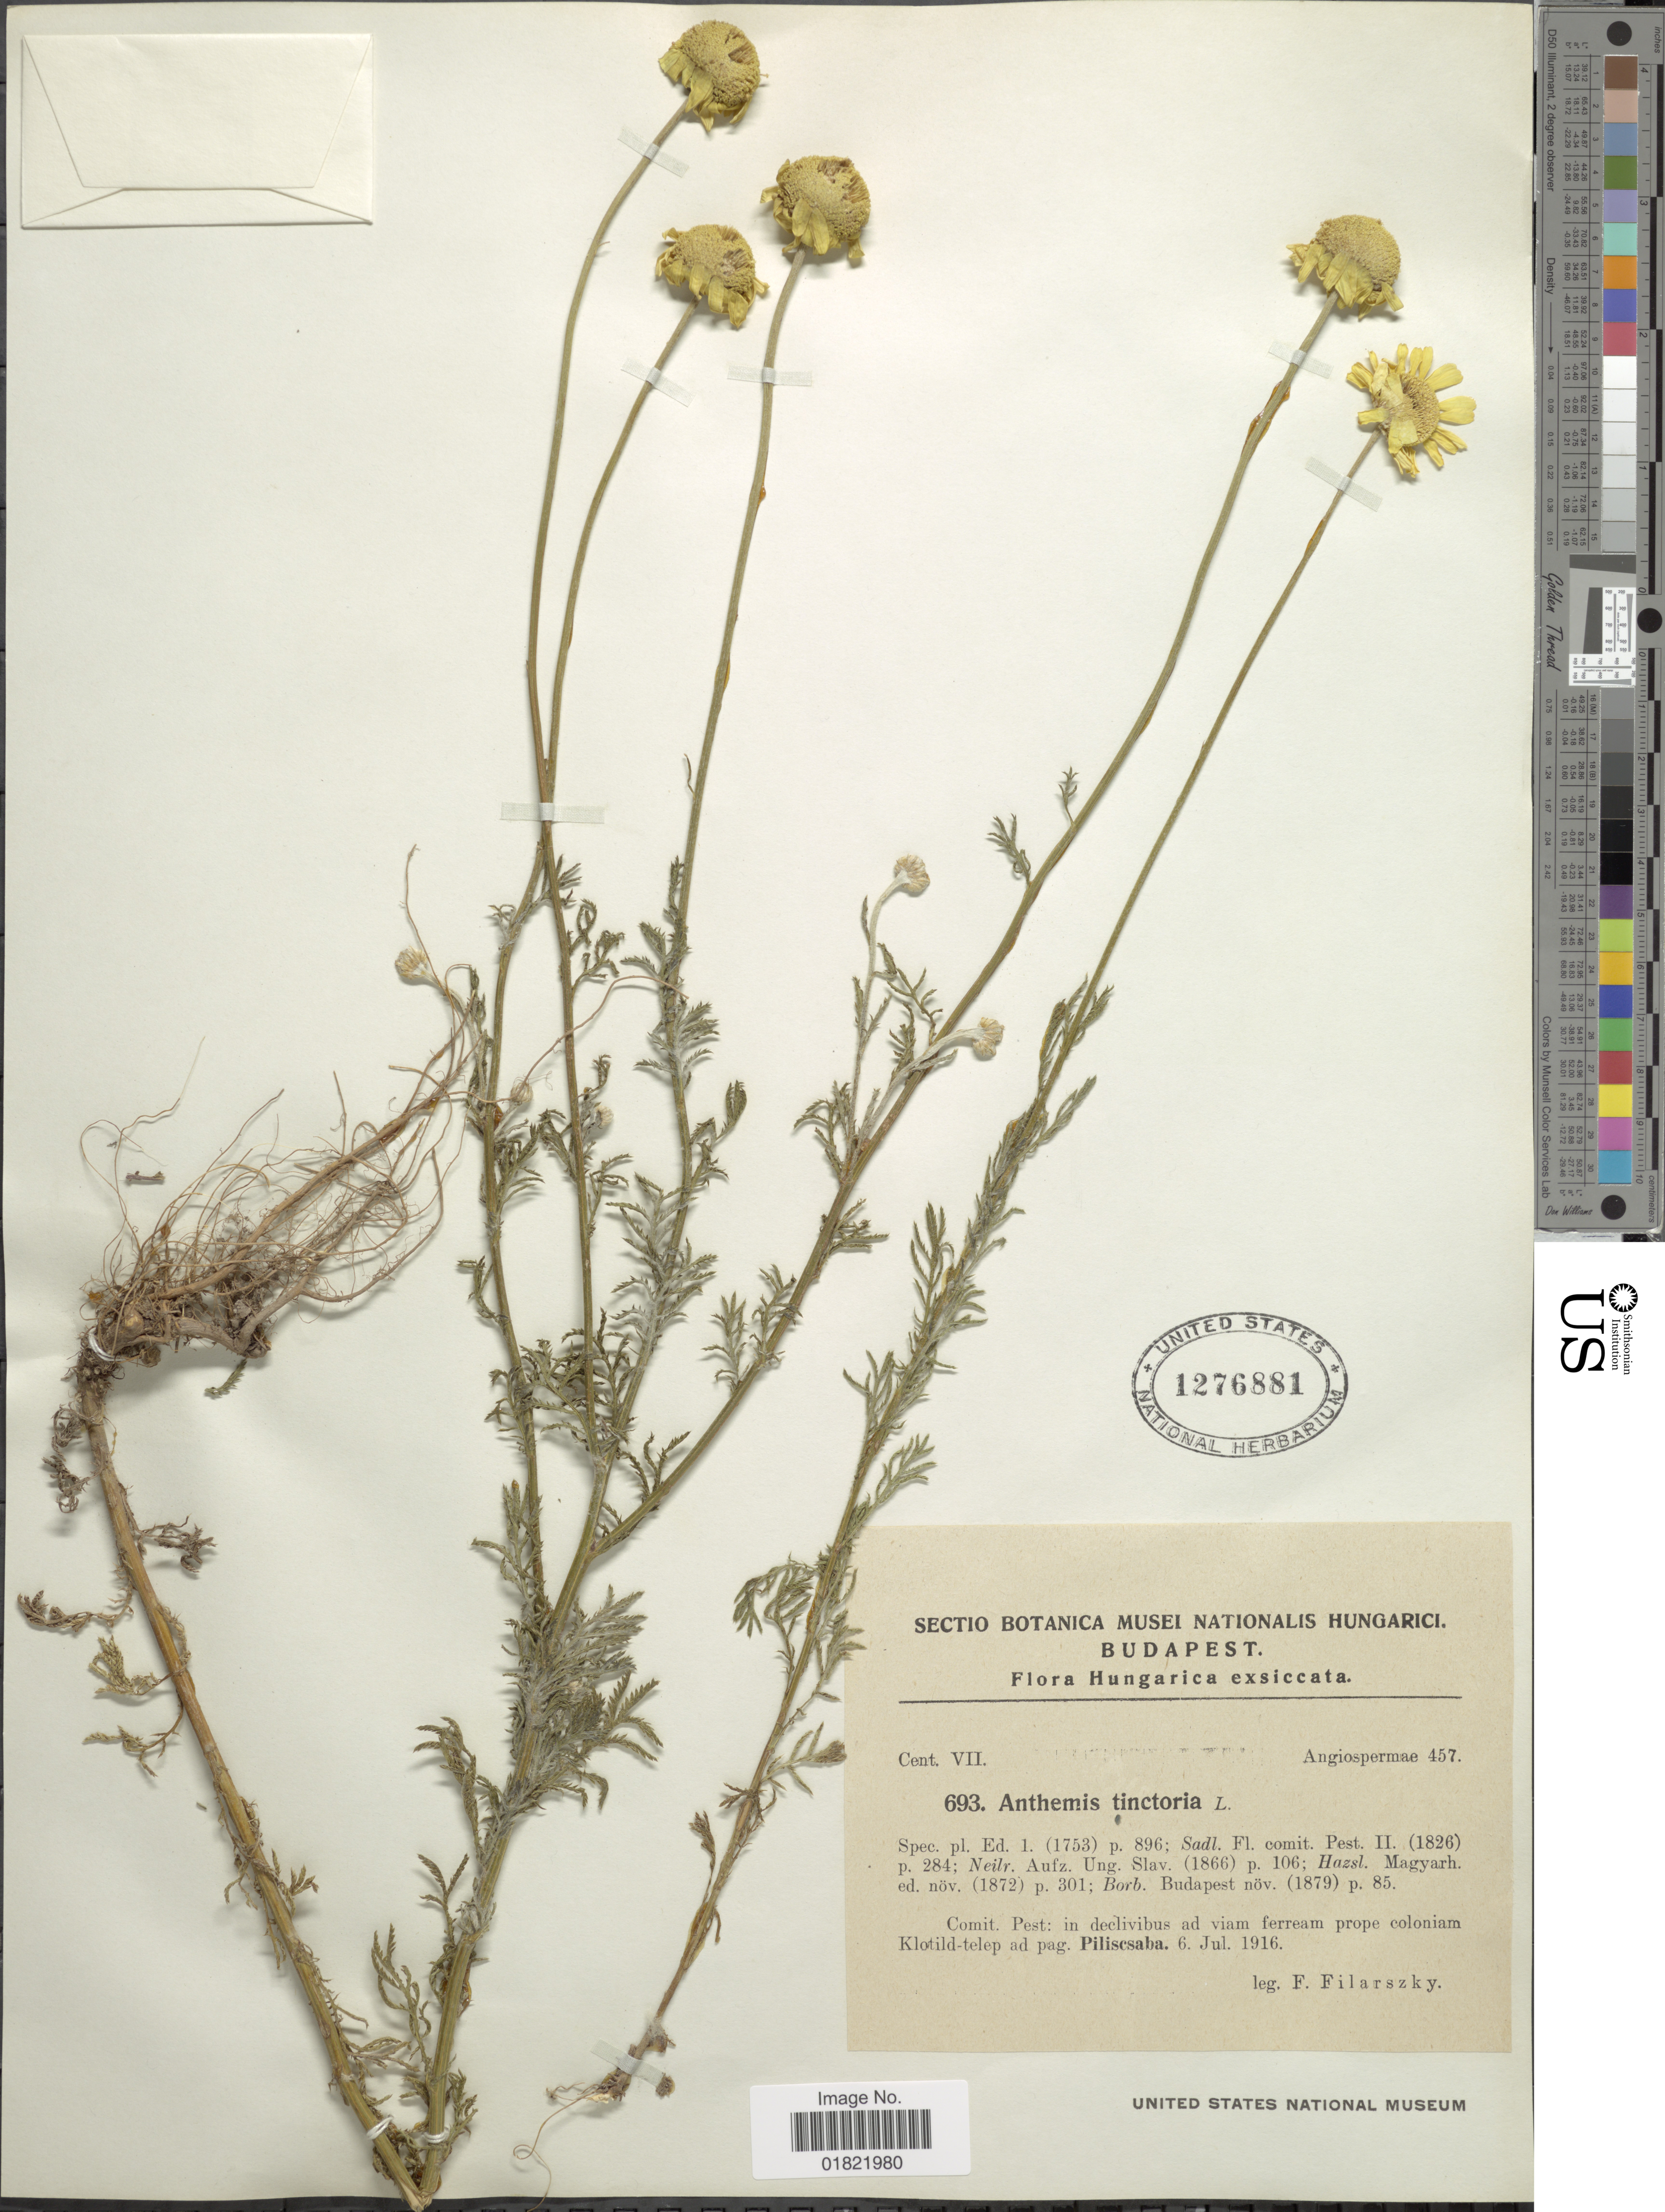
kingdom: Plantae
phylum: Tracheophyta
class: Magnoliopsida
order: Asterales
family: Asteraceae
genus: Anthemis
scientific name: Anthemis tinctoria var. pallida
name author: DC.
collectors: F. Filarszky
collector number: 693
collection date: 1916-07-06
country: Hungary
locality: Piliscsaba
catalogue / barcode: US 1276881